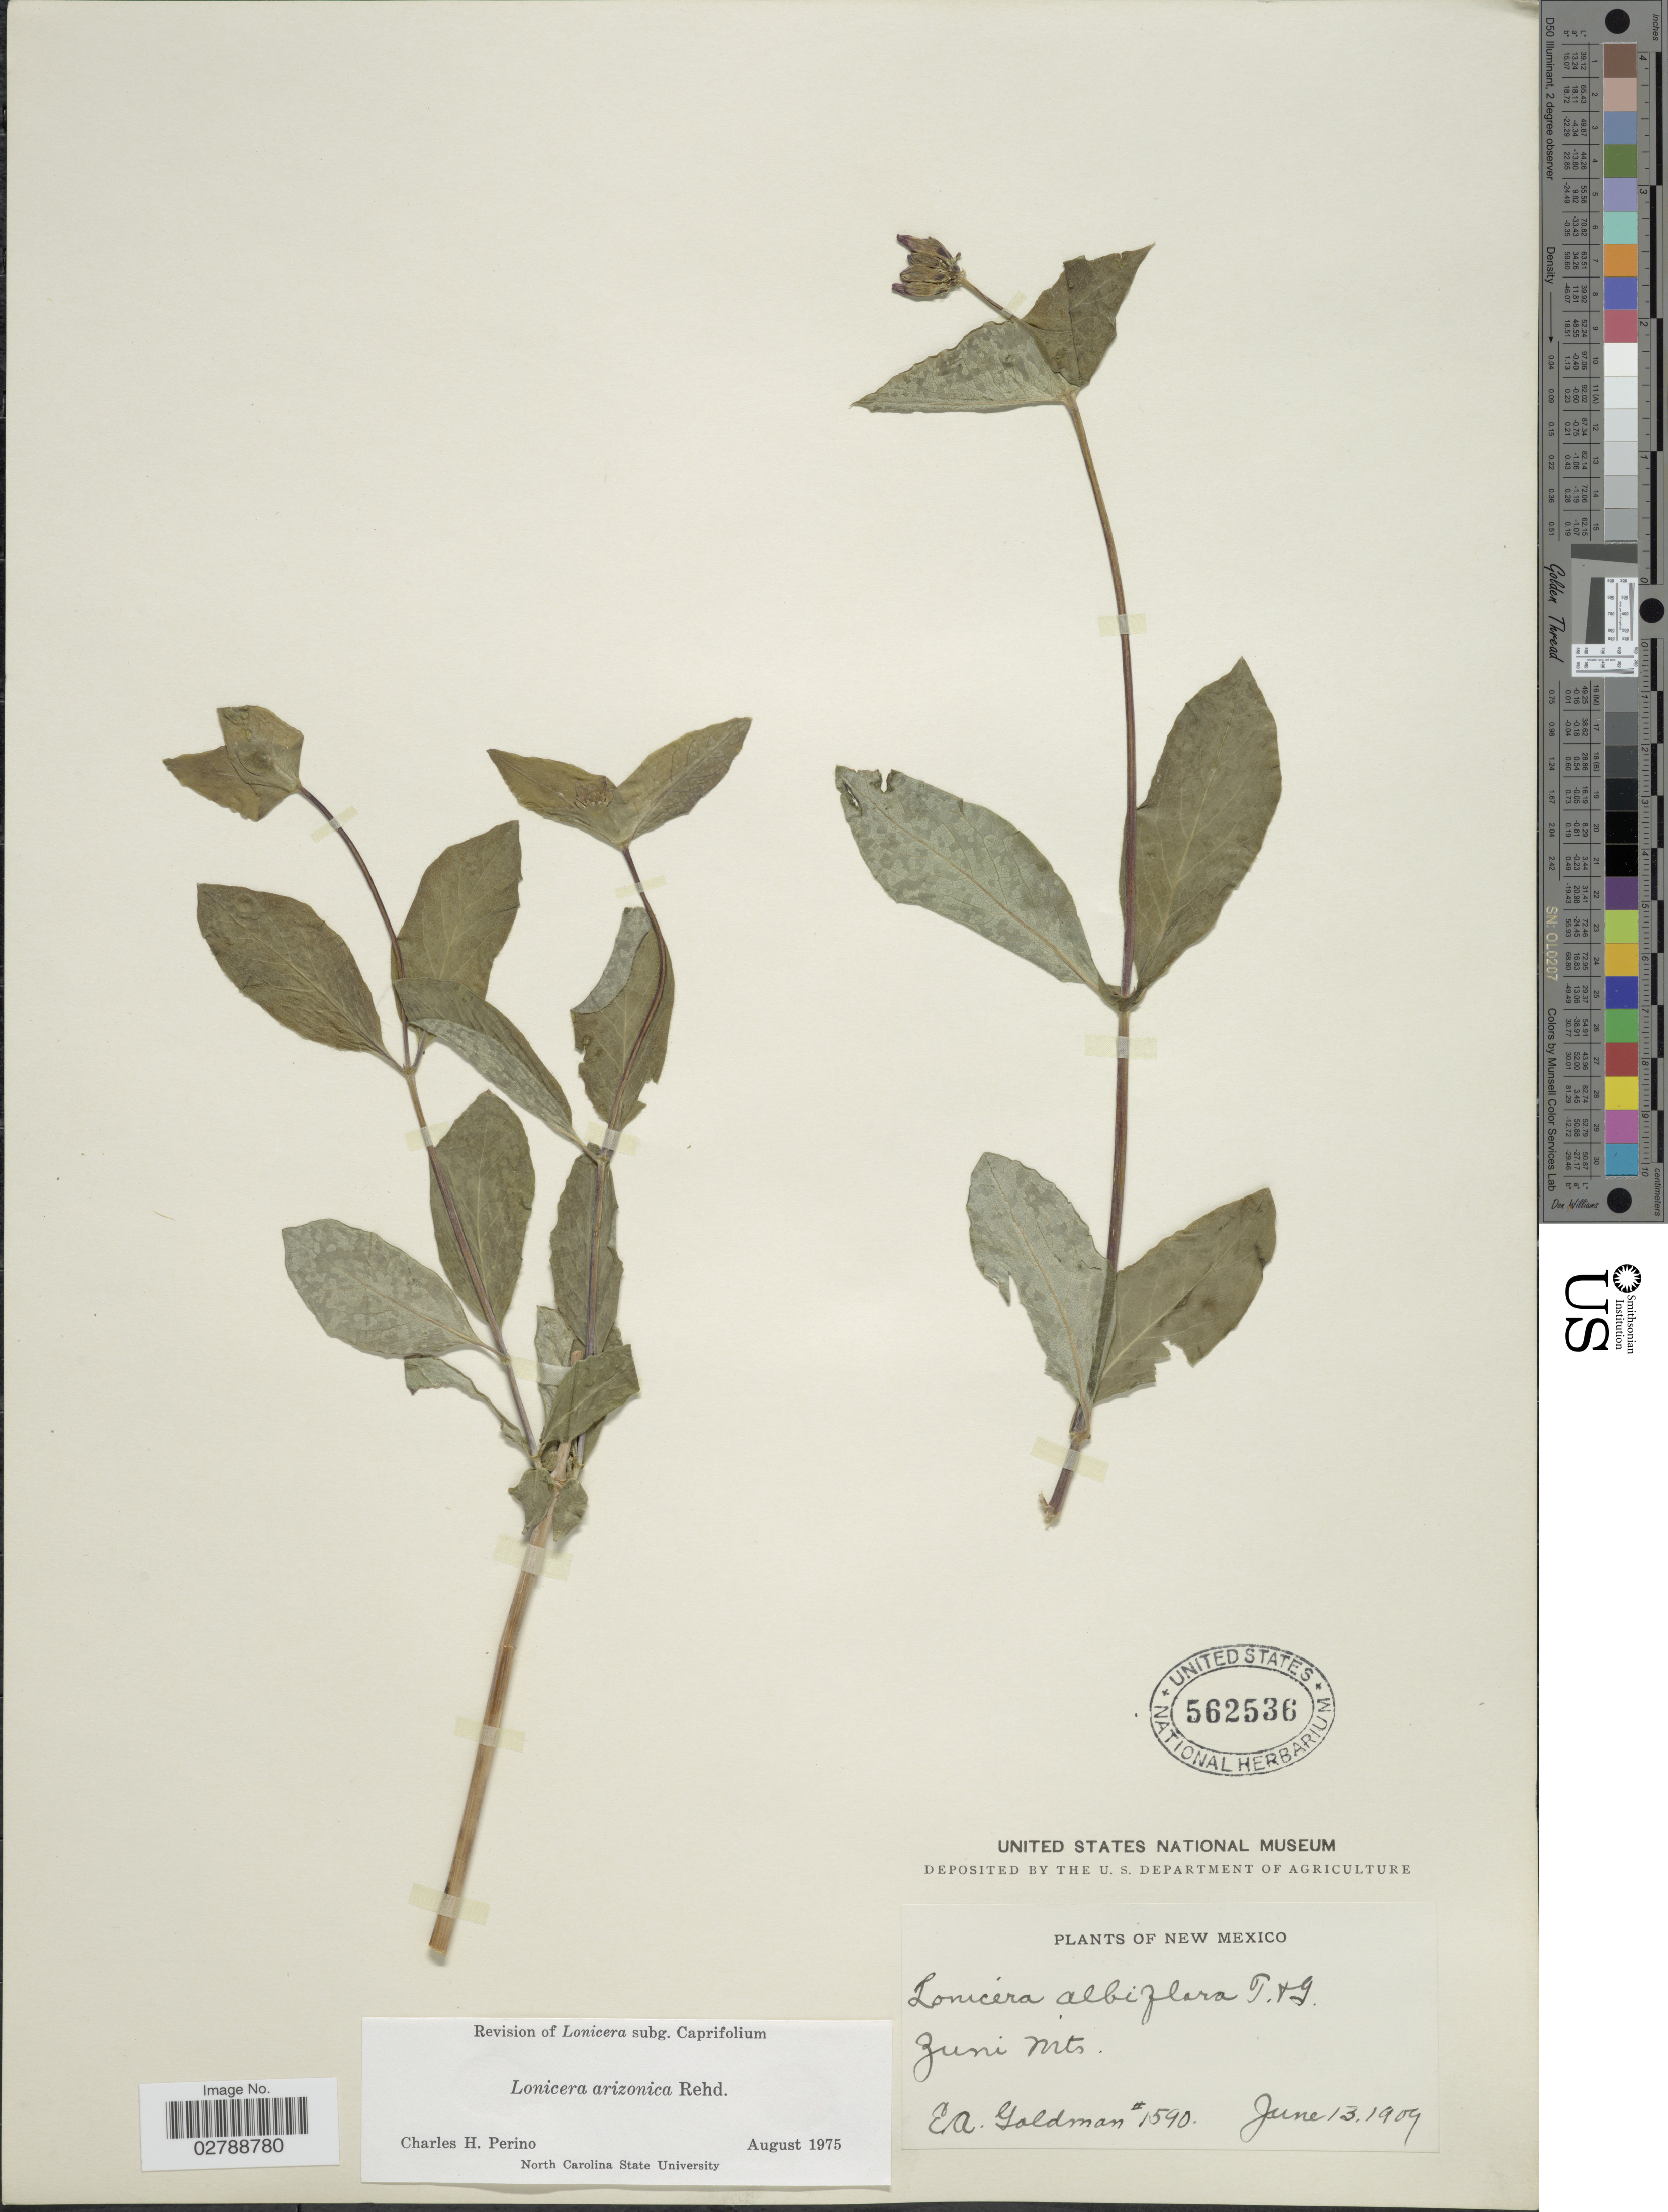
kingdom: Plantae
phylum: Tracheophyta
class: Magnoliopsida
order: Dipsacales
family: Caprifoliaceae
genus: Lonicera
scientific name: Lonicera arizonica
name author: Rehder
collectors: E. A. Goldman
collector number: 1590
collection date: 1909-06-13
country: United States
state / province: New Mexico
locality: Zuni Mts.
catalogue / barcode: US 562536